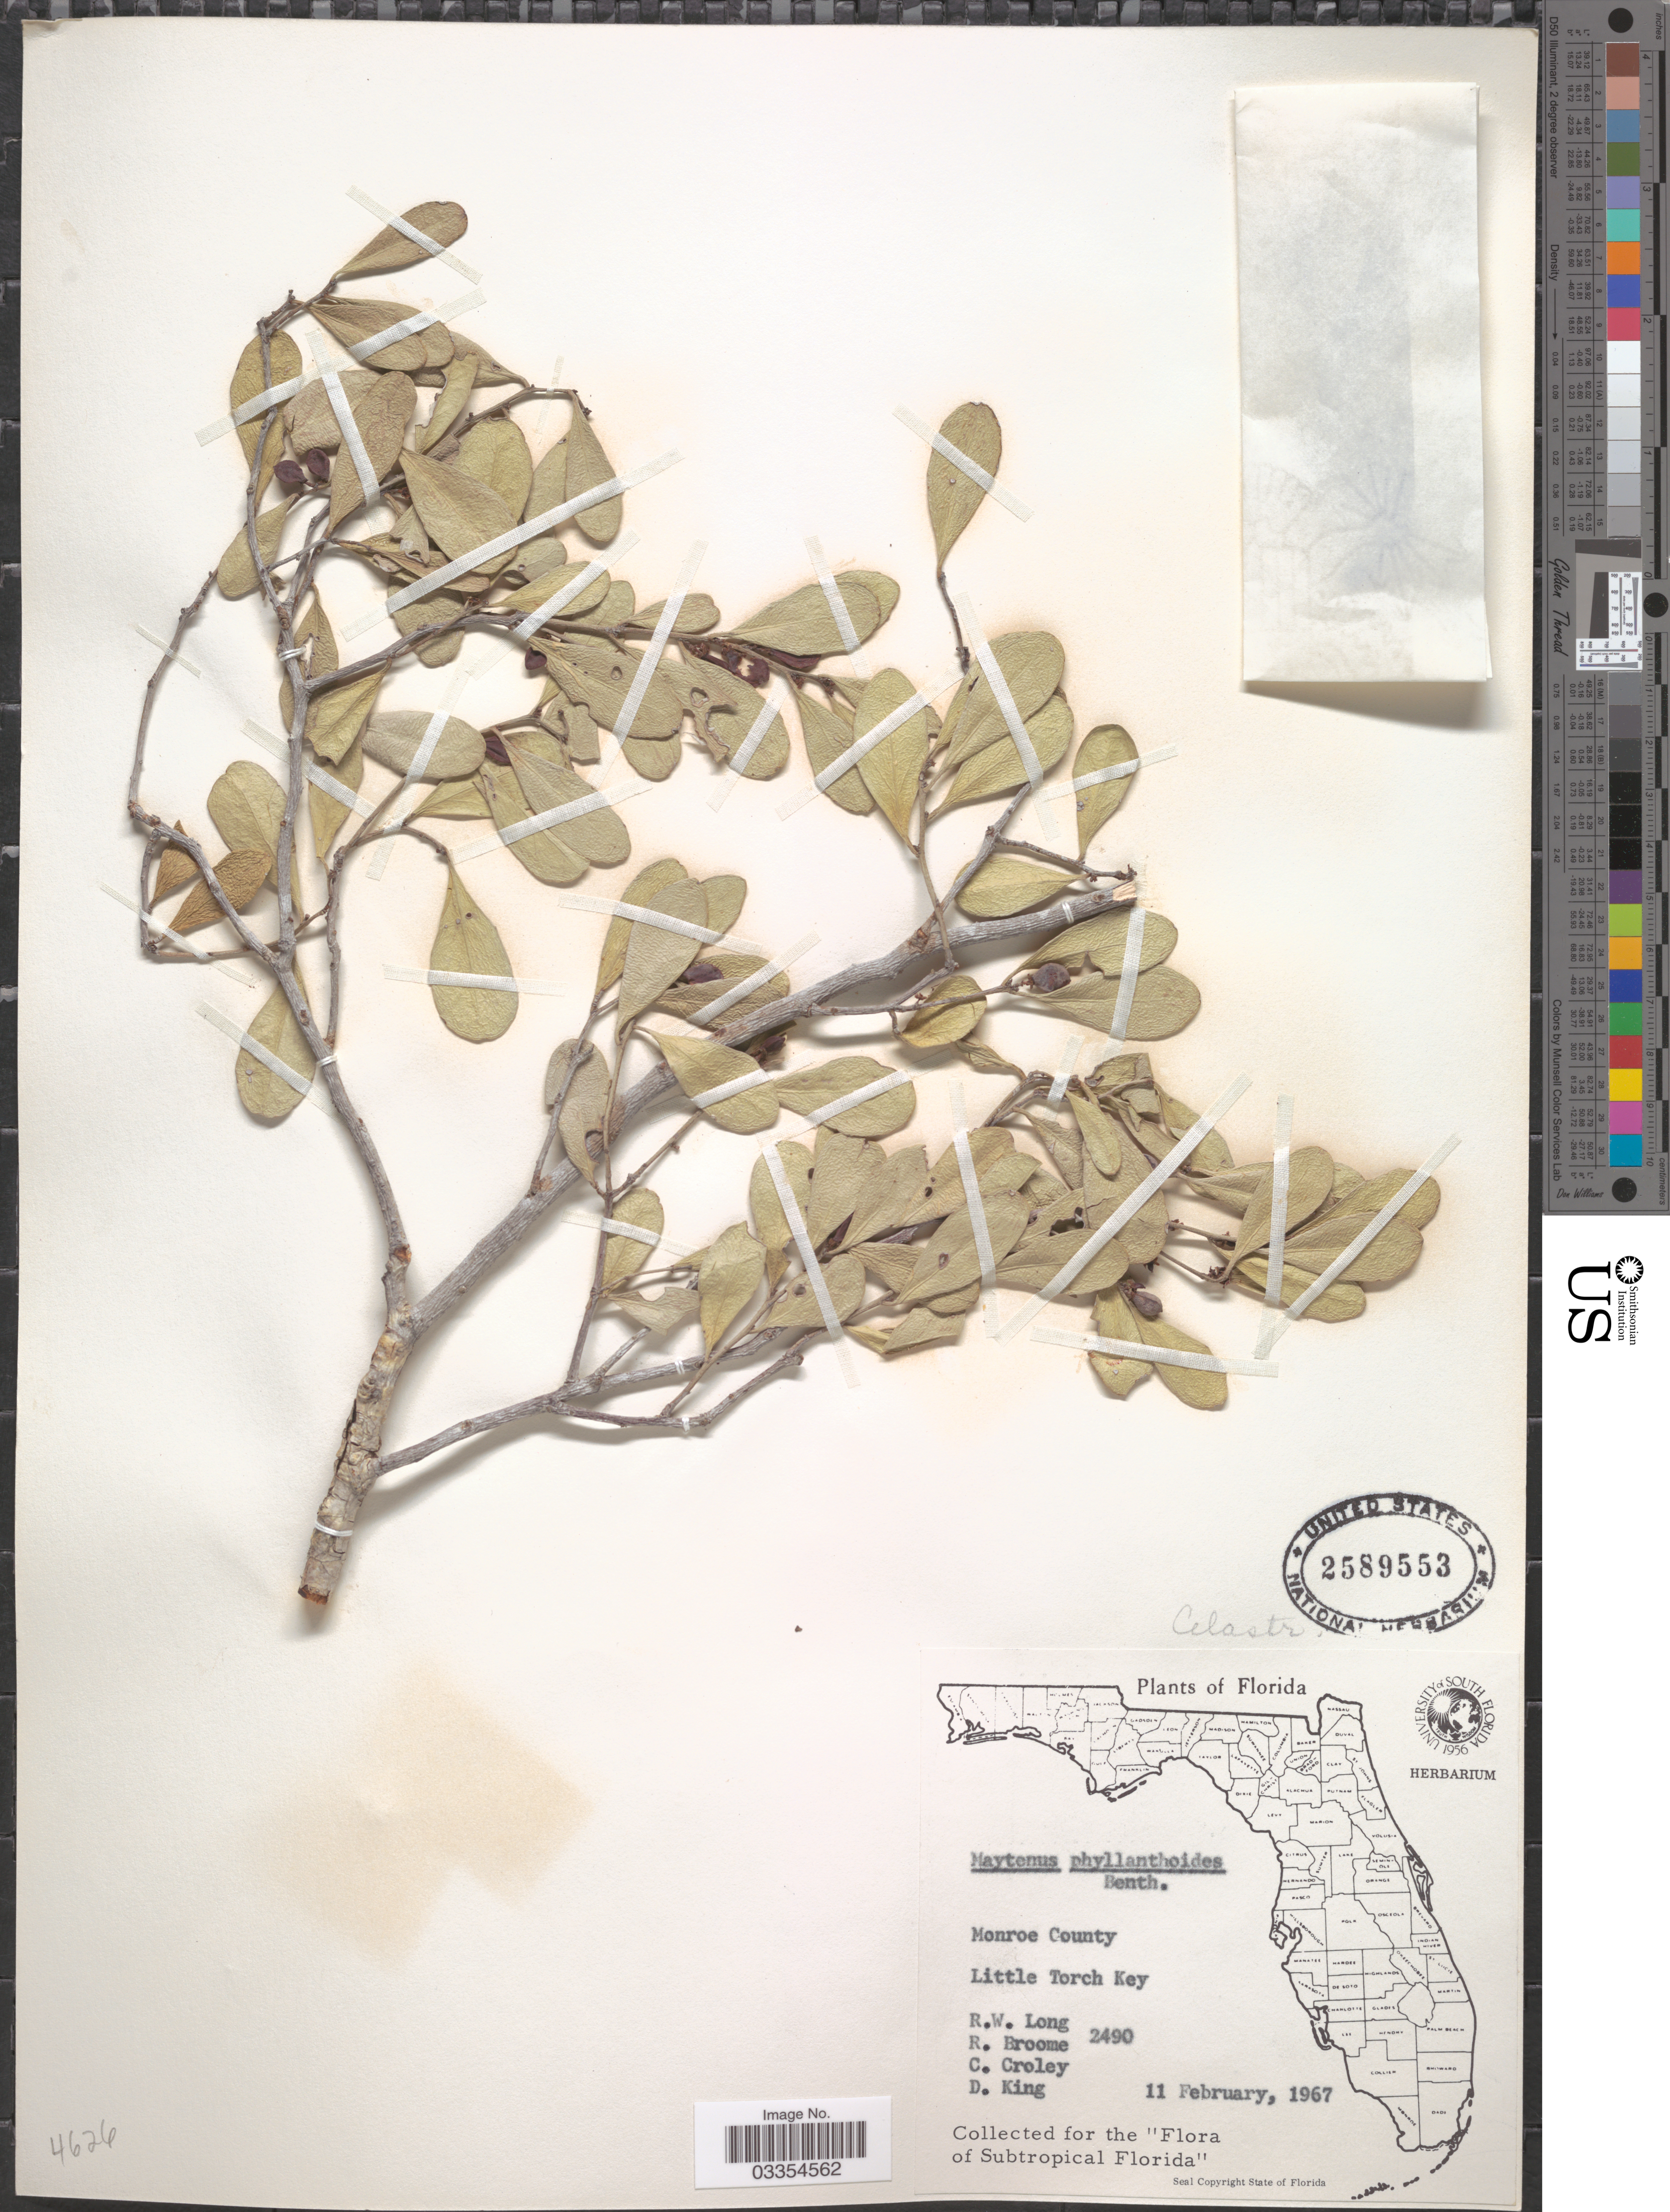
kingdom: Plantae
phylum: Tracheophyta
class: Magnoliopsida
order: Celastrales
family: Celastraceae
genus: Tricerma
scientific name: Tricerma phyllanthoides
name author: (Benth.) Lundell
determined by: Strong, Mark T., (BOT), Smithsonian Institution - National Museum of Natural History (UNITED STATES)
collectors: R. W. Long, R. Broome, C. Croley & D. King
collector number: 2490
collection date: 1967-02-11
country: United States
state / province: Florida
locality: Monroe County, Little Torch Key.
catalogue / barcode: US 2589553